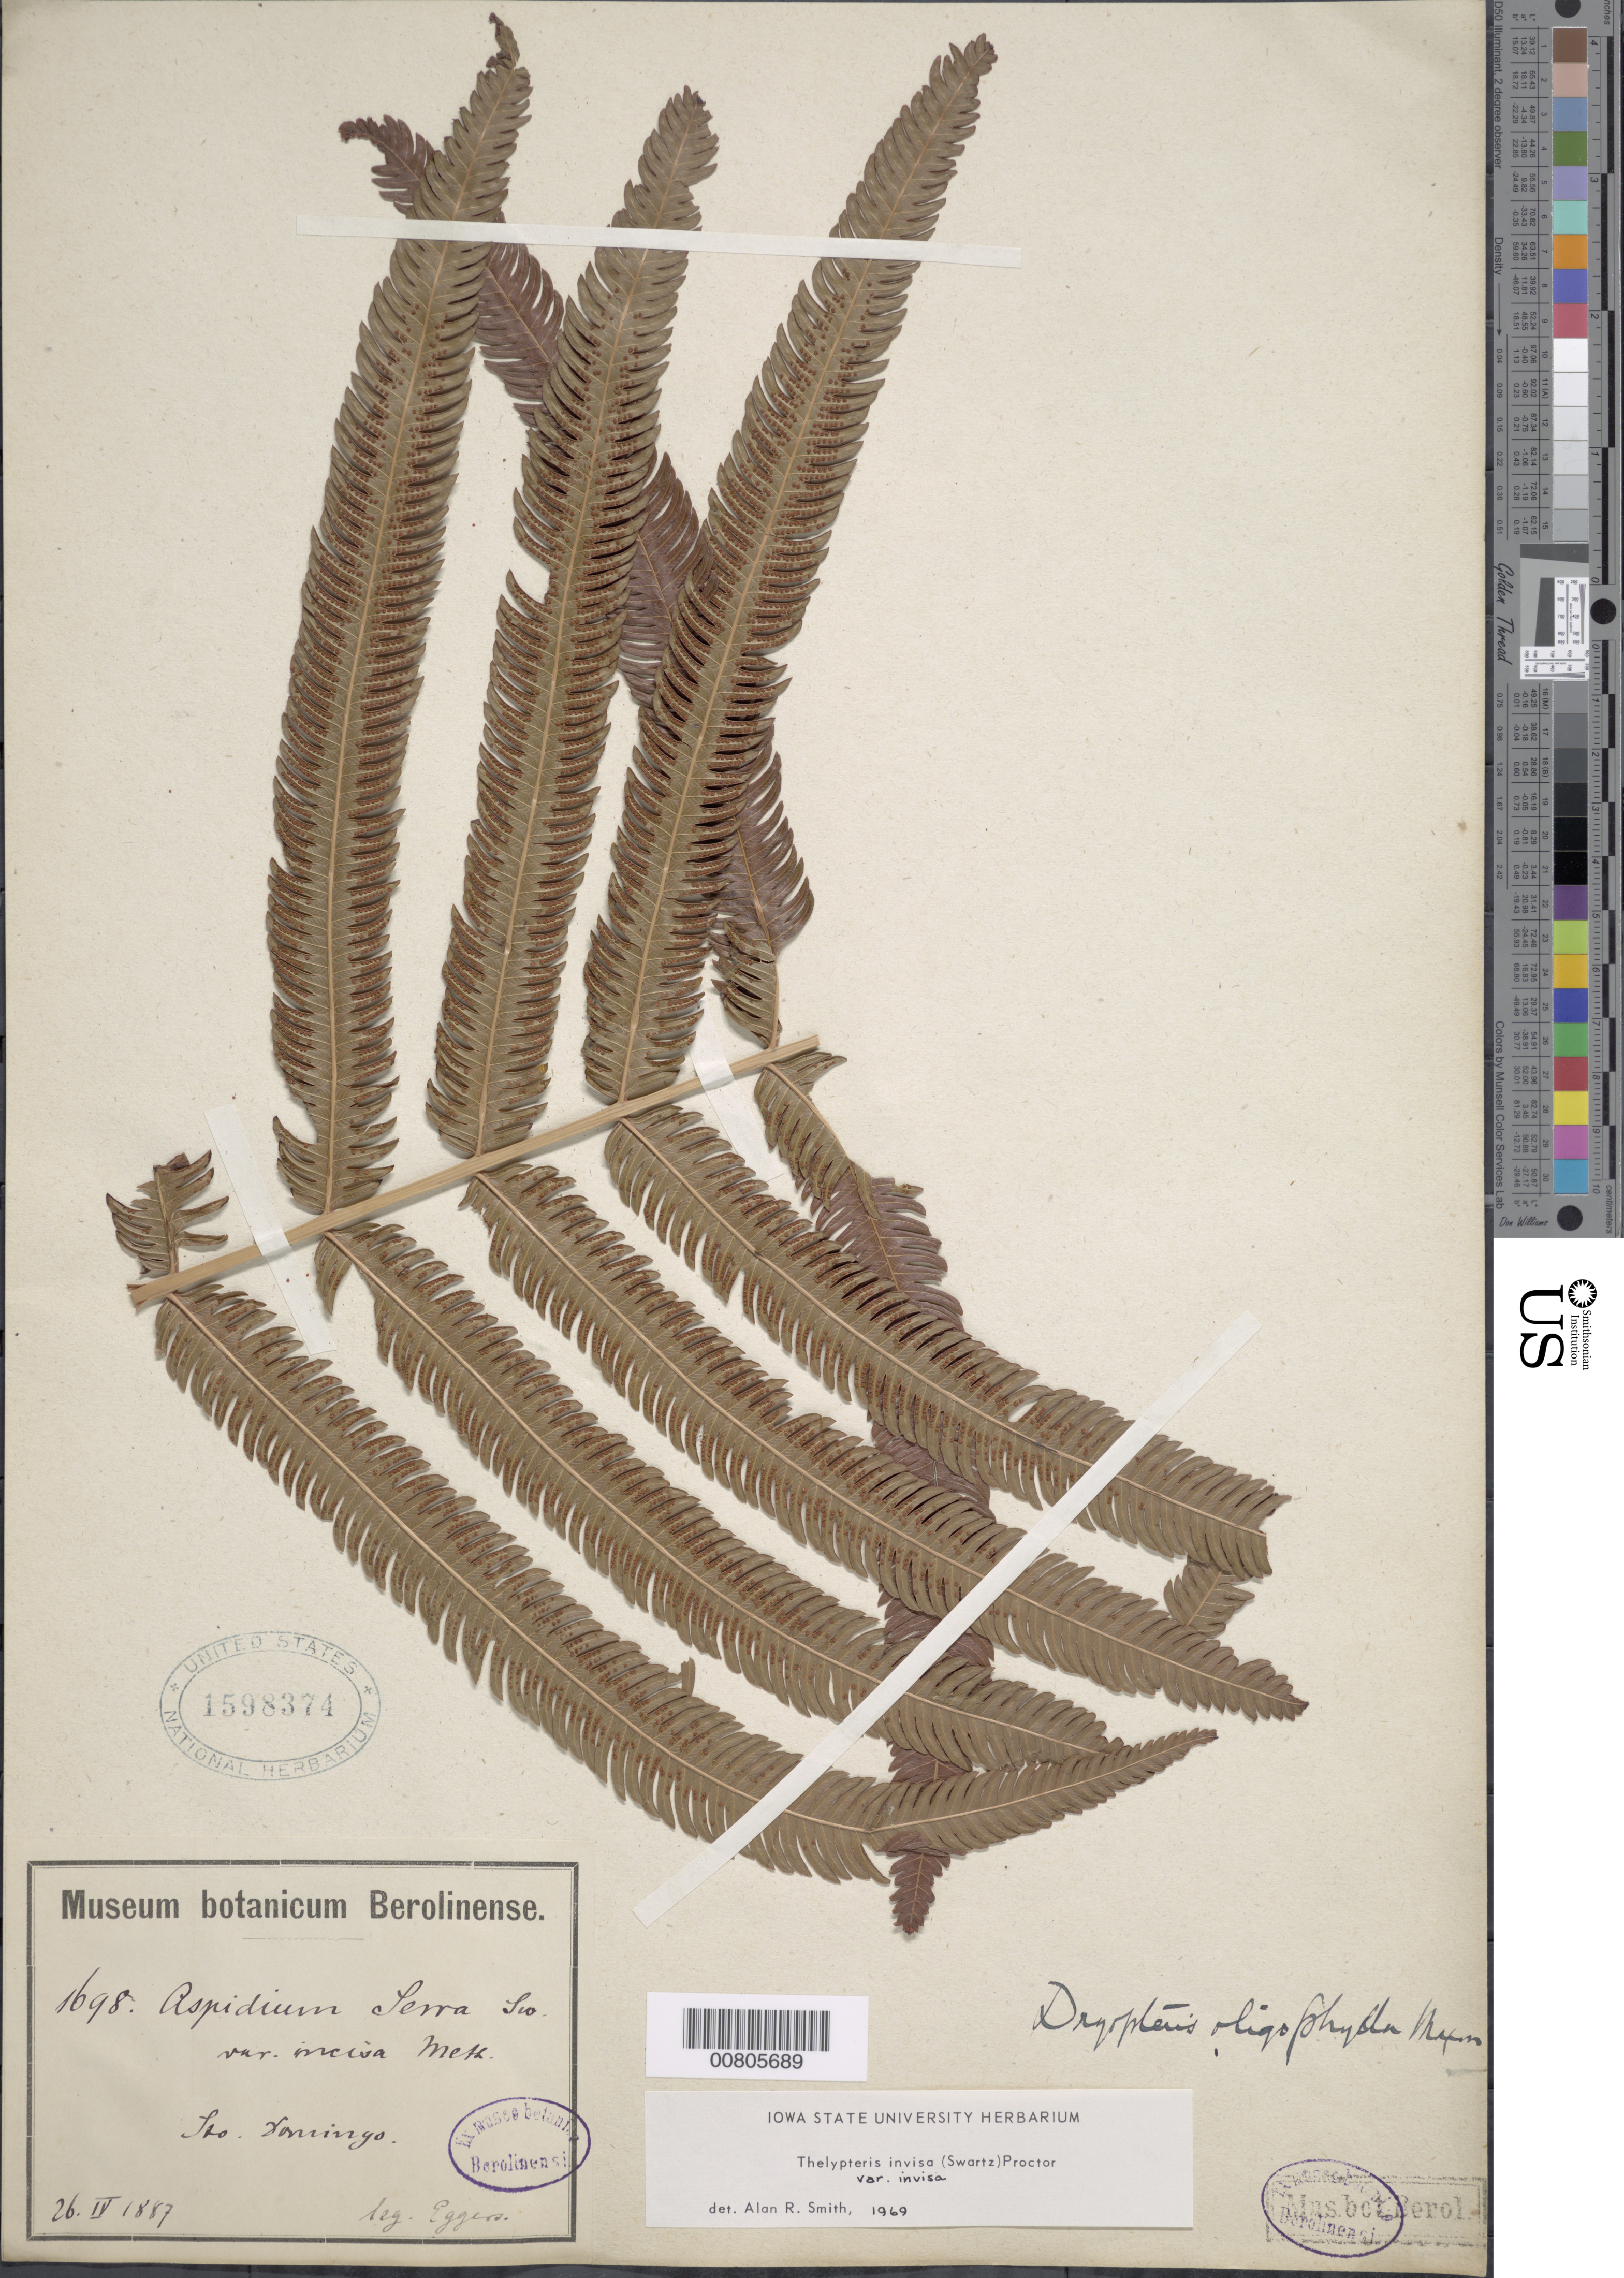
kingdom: Plantae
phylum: Tracheophyta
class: Polypodiopsida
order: Polypodiales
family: Thelypteridaceae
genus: Cyclosorus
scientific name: Cyclosorus grandis (A.R. Sm.) comb. nov., ined 2015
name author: (A.R. Sm.)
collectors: H. F. A. von Eggers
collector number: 1698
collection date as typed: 26 Apr 1887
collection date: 1887-04-26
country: Dominican Republic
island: Hispaniola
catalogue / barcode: US 1598374